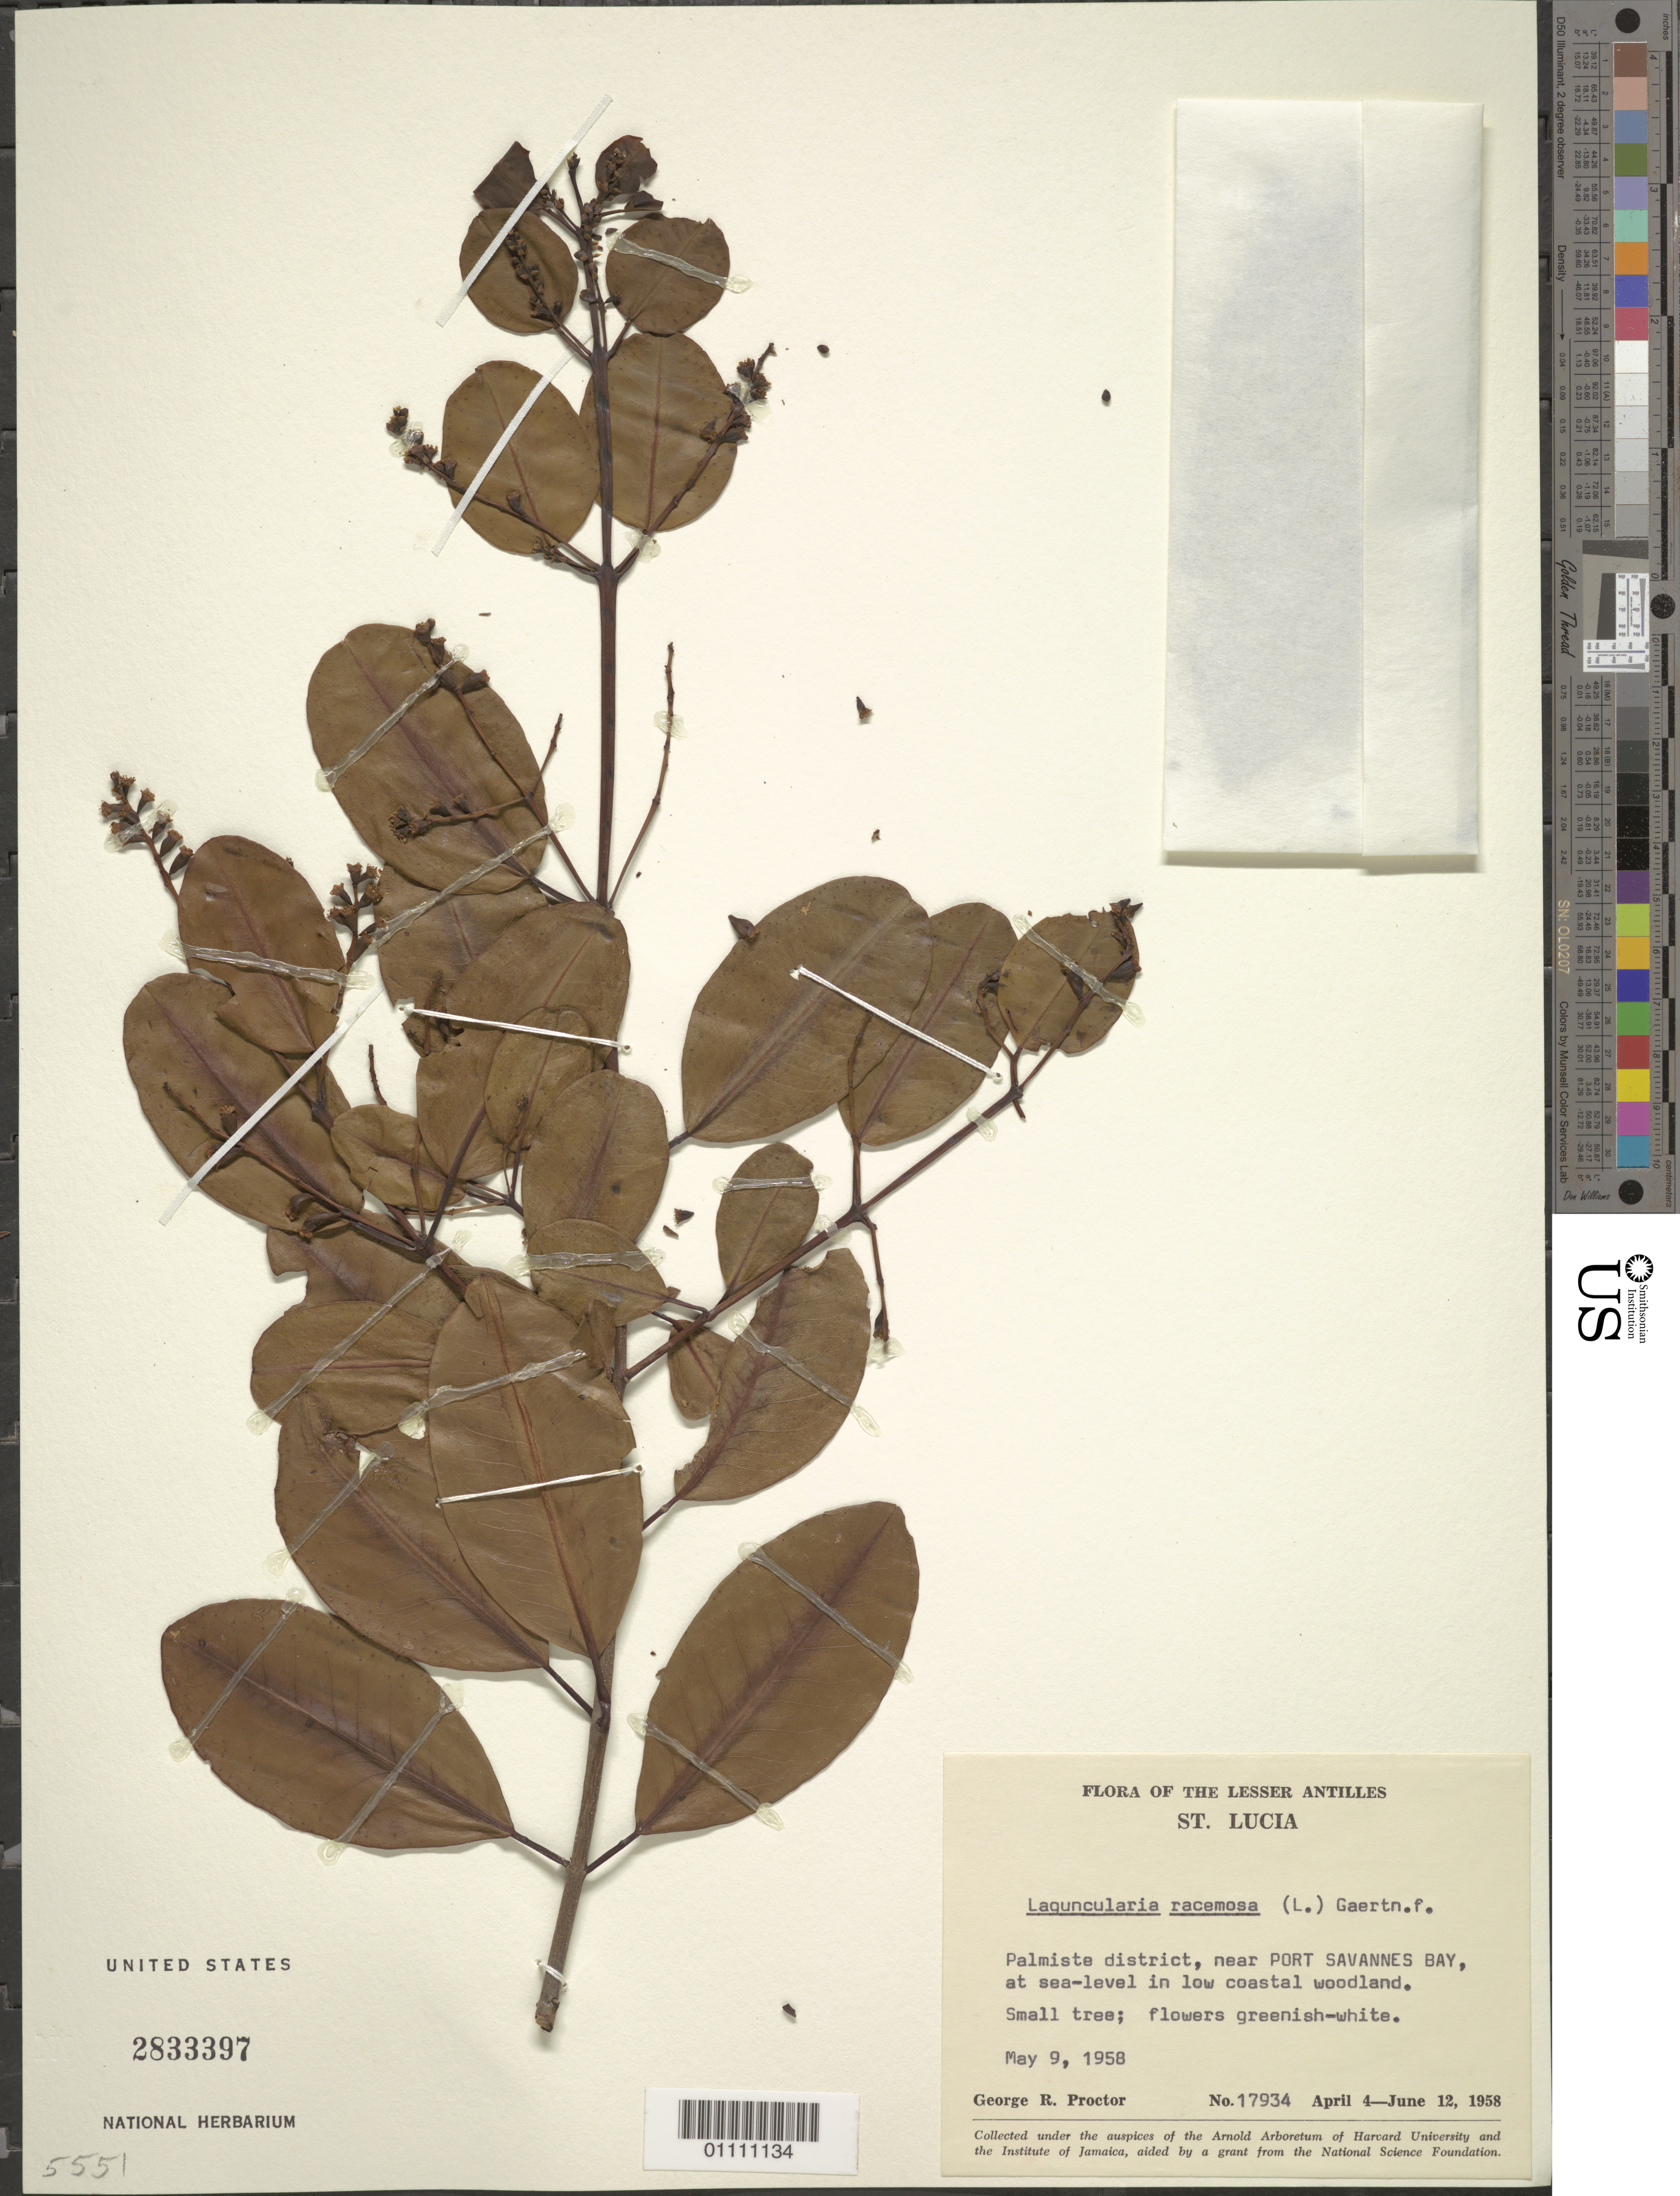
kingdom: Plantae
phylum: Tracheophyta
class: Magnoliopsida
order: Myrtales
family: Combretaceae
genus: Laguncularia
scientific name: Laguncularia racemosa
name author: (L.) C.F. Gaertn.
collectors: G. R. Proctor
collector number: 17934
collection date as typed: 09 May 1958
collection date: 1958-05-09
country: St. Lucia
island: St. Lucia I.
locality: Palmiste district, near Port Savannes Bay in low coastal woodland.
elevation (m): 0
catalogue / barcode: US 2833397